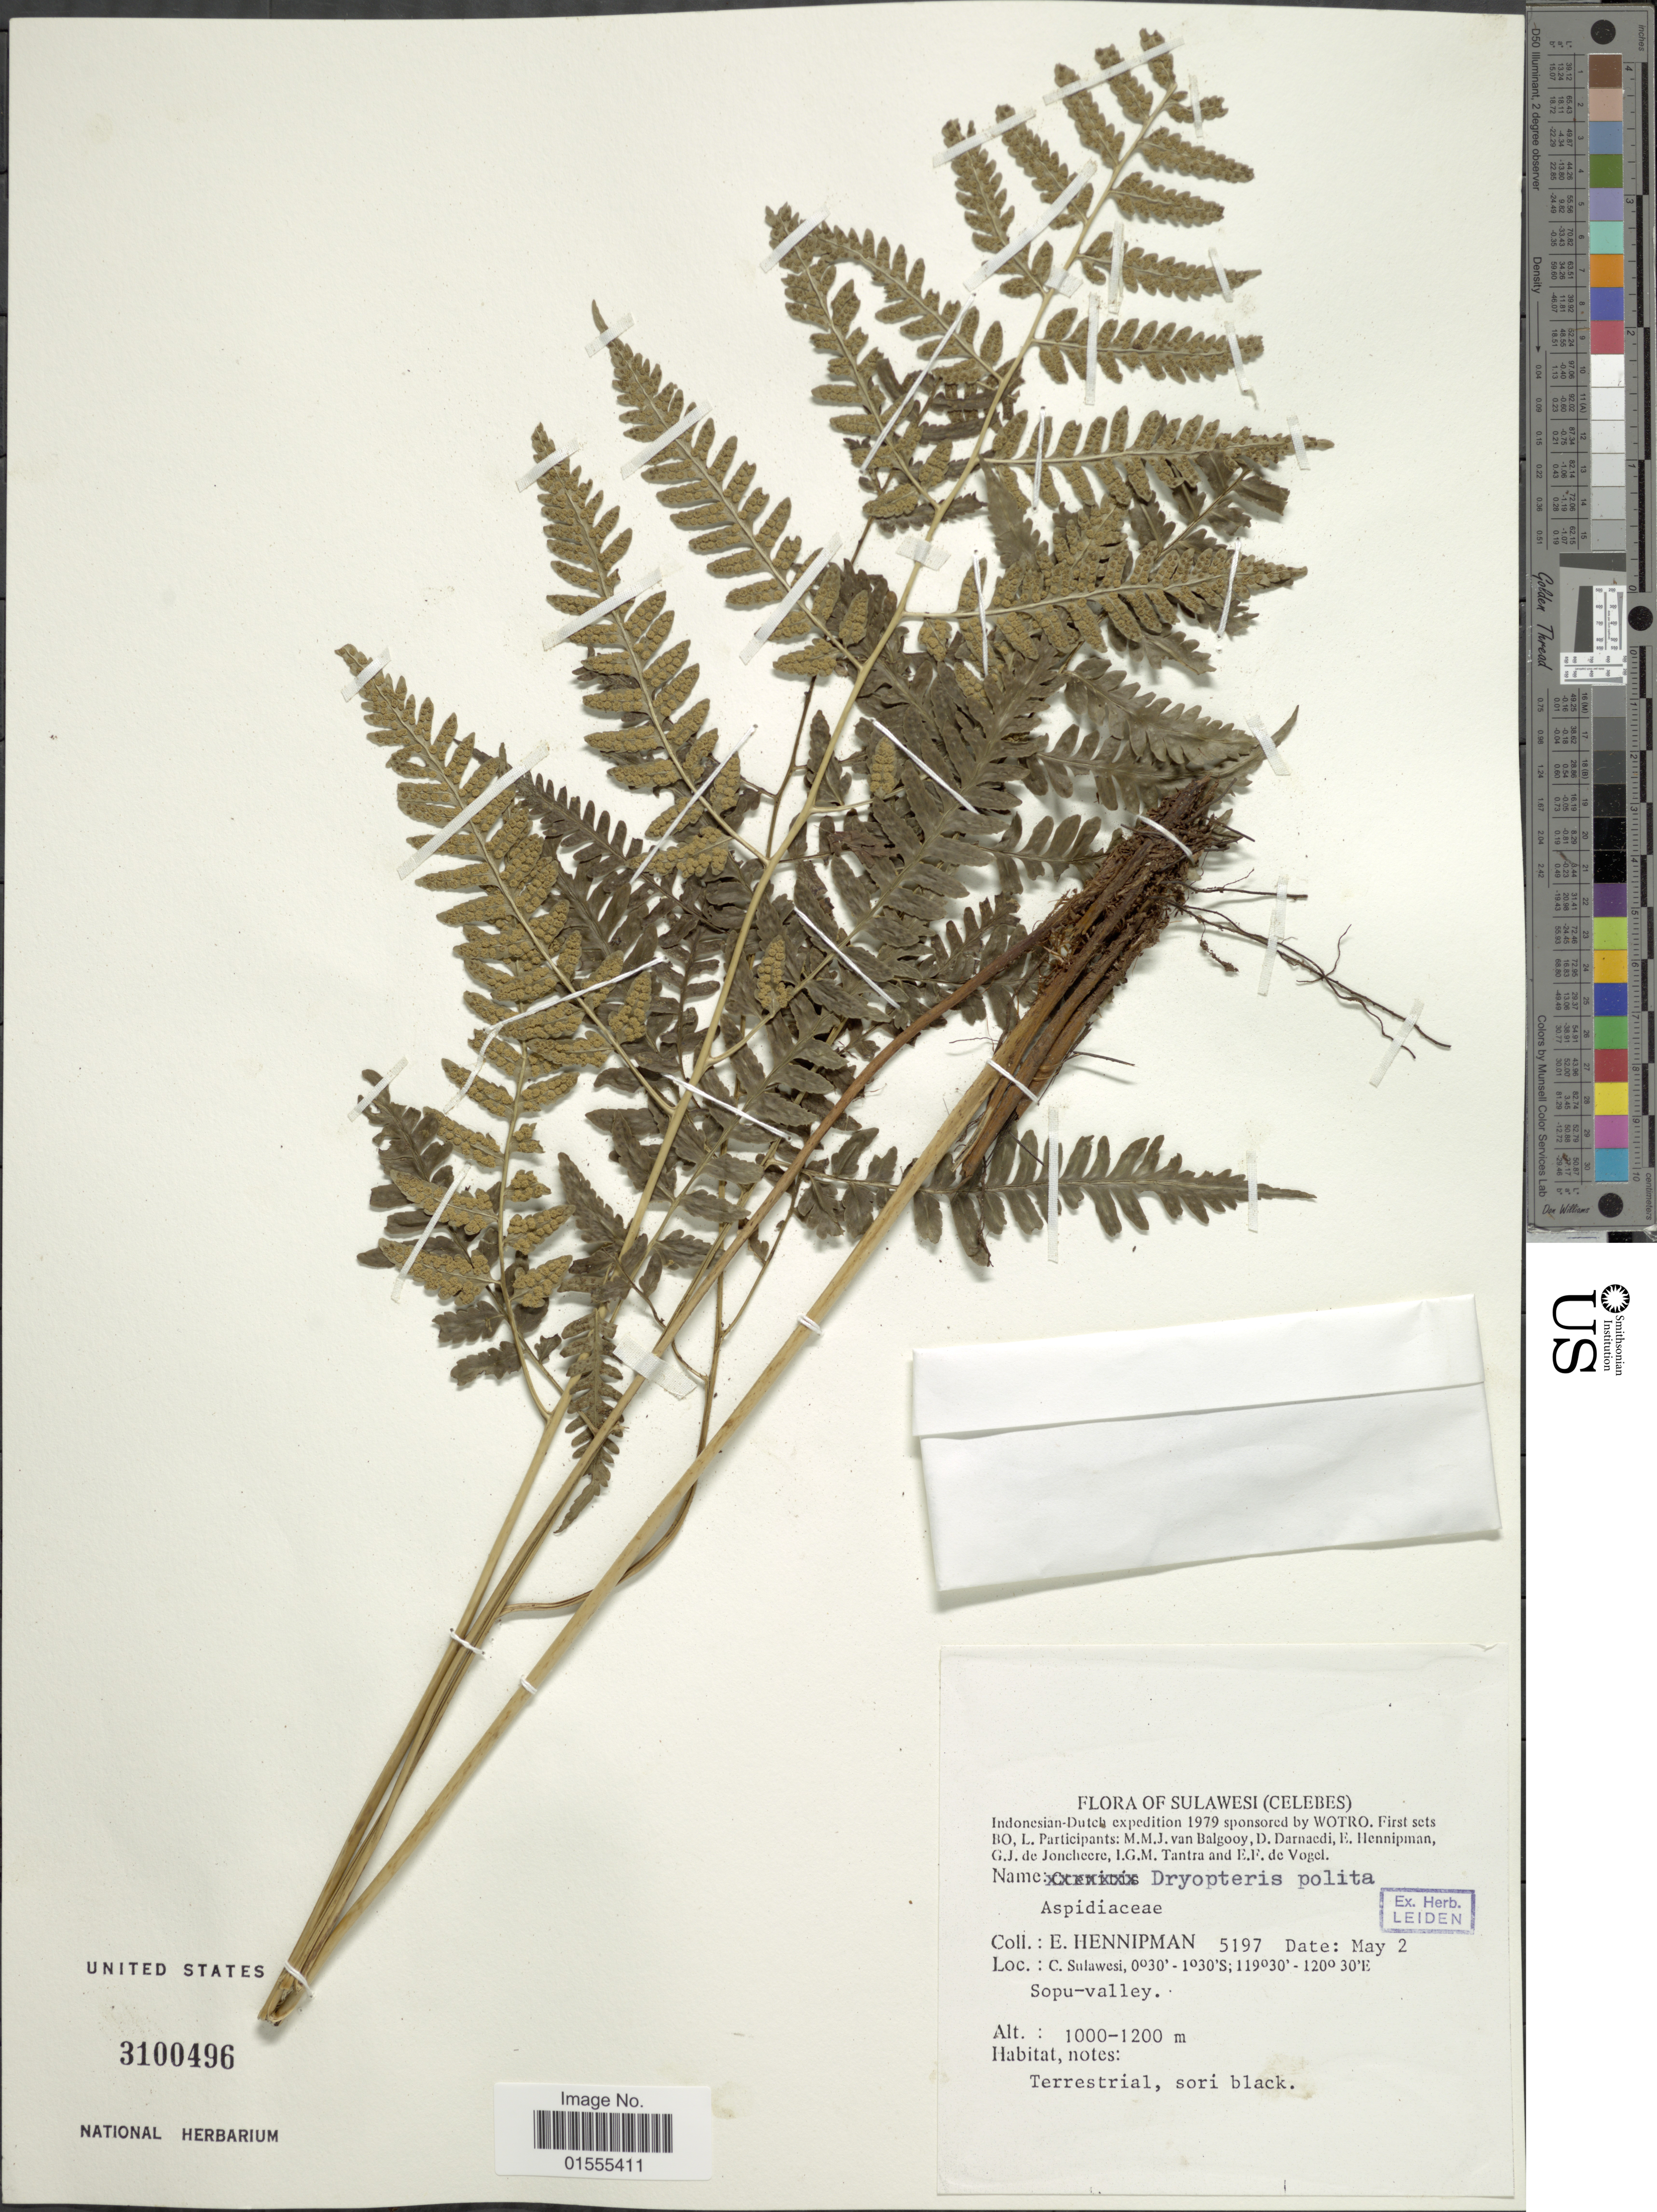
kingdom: Plantae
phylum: Tracheophyta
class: Polypodiopsida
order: Polypodiales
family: Dryopteridaceae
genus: Dryopteris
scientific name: Dryopteris polita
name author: Rosenst.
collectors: E. Hennipman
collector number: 5197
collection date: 1979-05-02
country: Indonesia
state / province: Sulawesi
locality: (Celebes) C. Sulawesi, Sopu-valley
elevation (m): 1000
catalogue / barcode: US 3100496